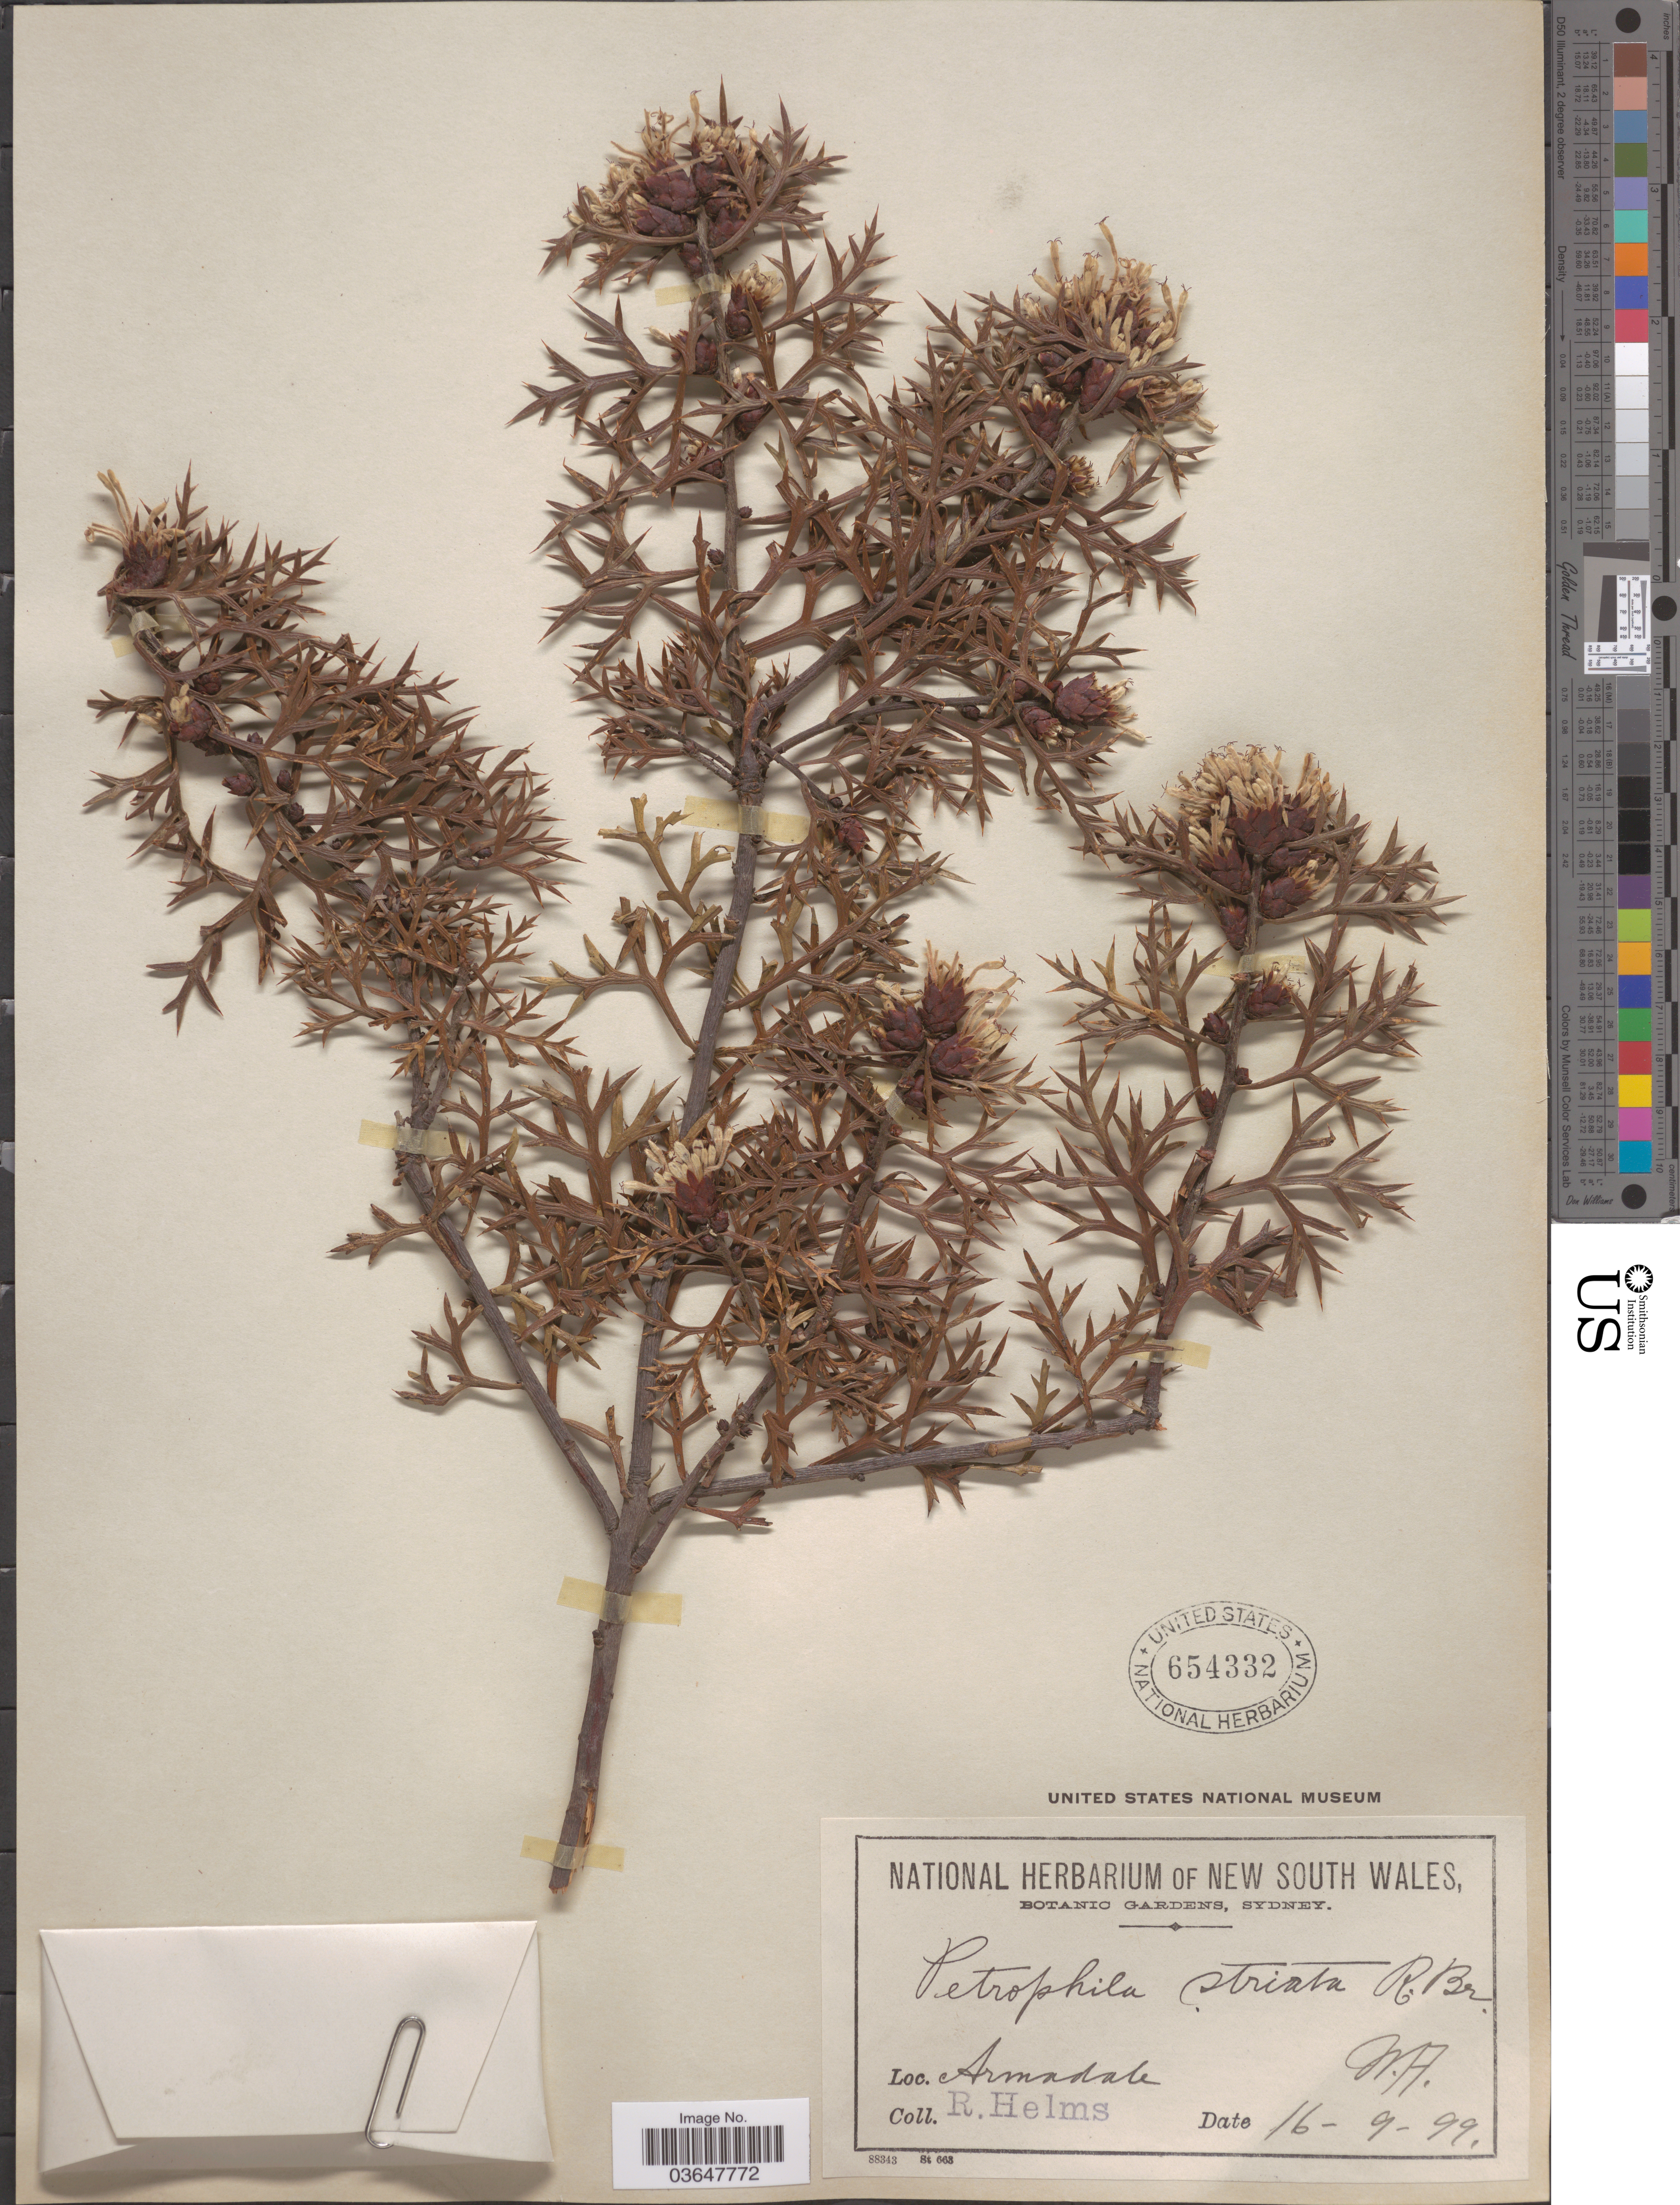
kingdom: Plantae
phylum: Tracheophyta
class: Magnoliopsida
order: Proteales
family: Proteaceae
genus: Petrophile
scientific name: Petrophile striata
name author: R. Br.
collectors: R. Helms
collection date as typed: Transcribed d/m/y: 16/9/99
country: Australia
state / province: Western Australia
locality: Armadale, W. A.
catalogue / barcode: US 654332